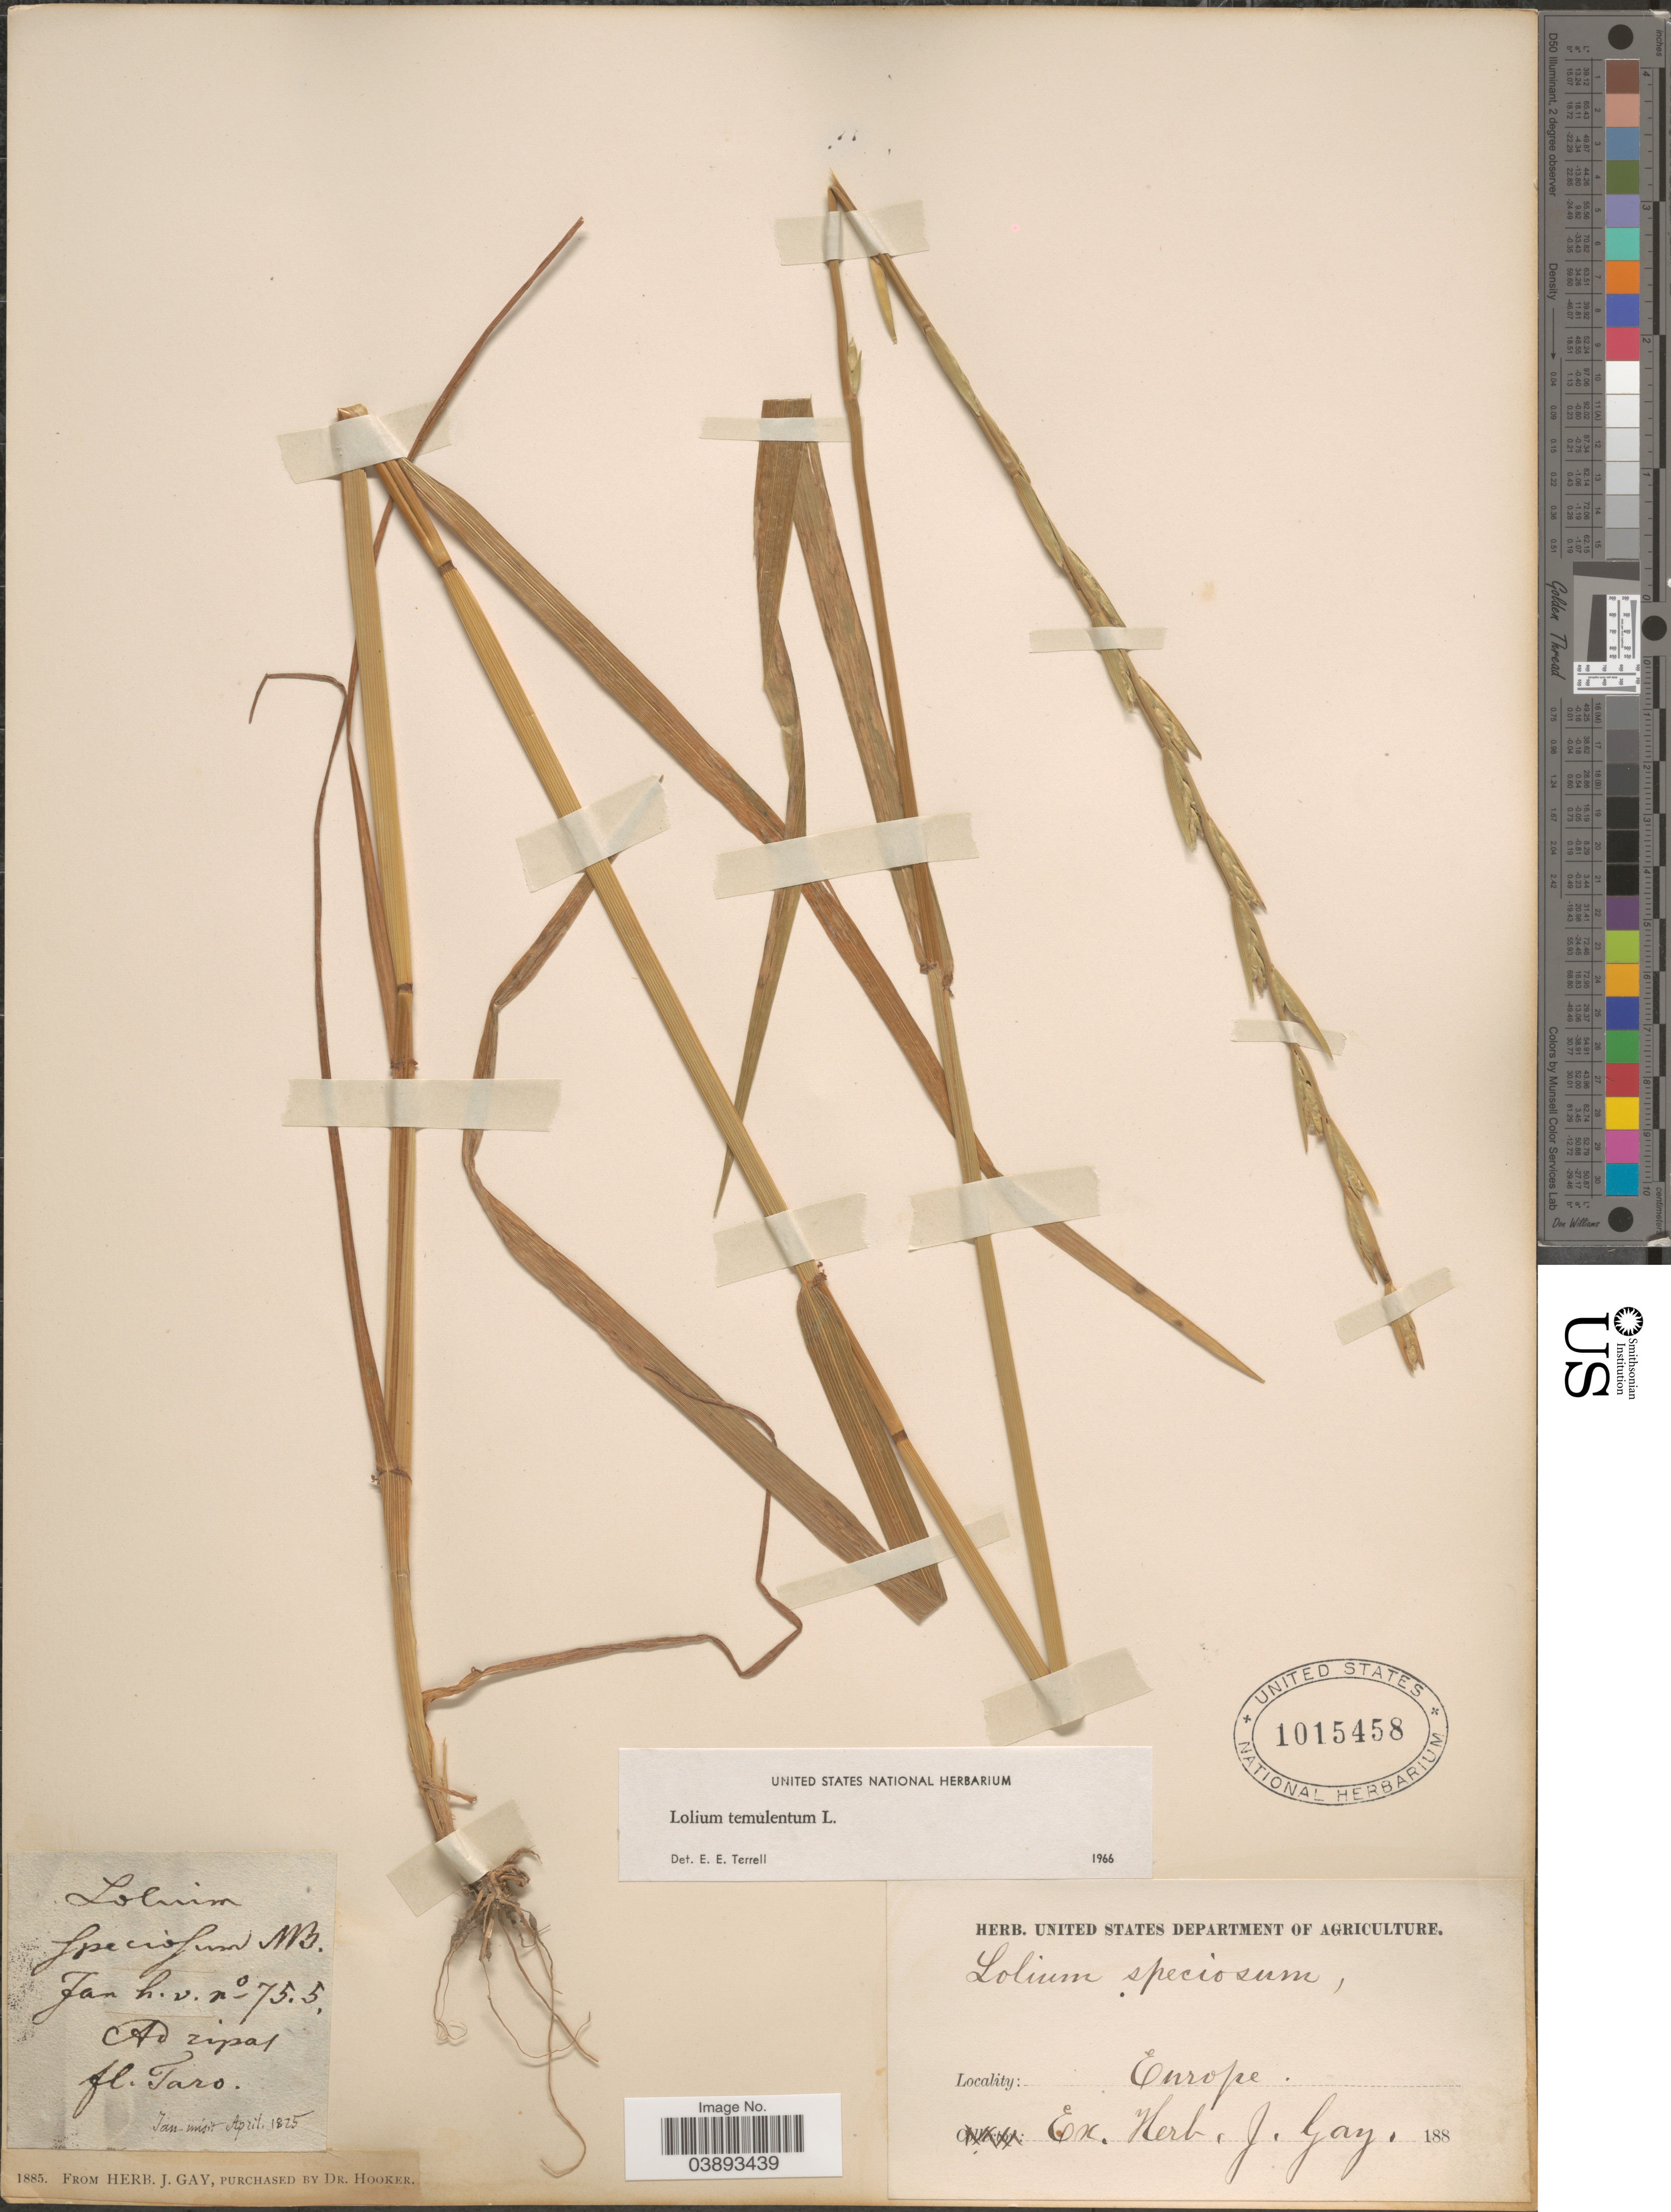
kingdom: Plantae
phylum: Tracheophyta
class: Liliopsida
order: Poales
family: Poaceae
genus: Lolium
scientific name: Lolium temulentum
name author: L.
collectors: ex herb. J. Gay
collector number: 755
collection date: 1885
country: Italy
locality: Ad ripas fl. Taro. Europe.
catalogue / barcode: US 1015458